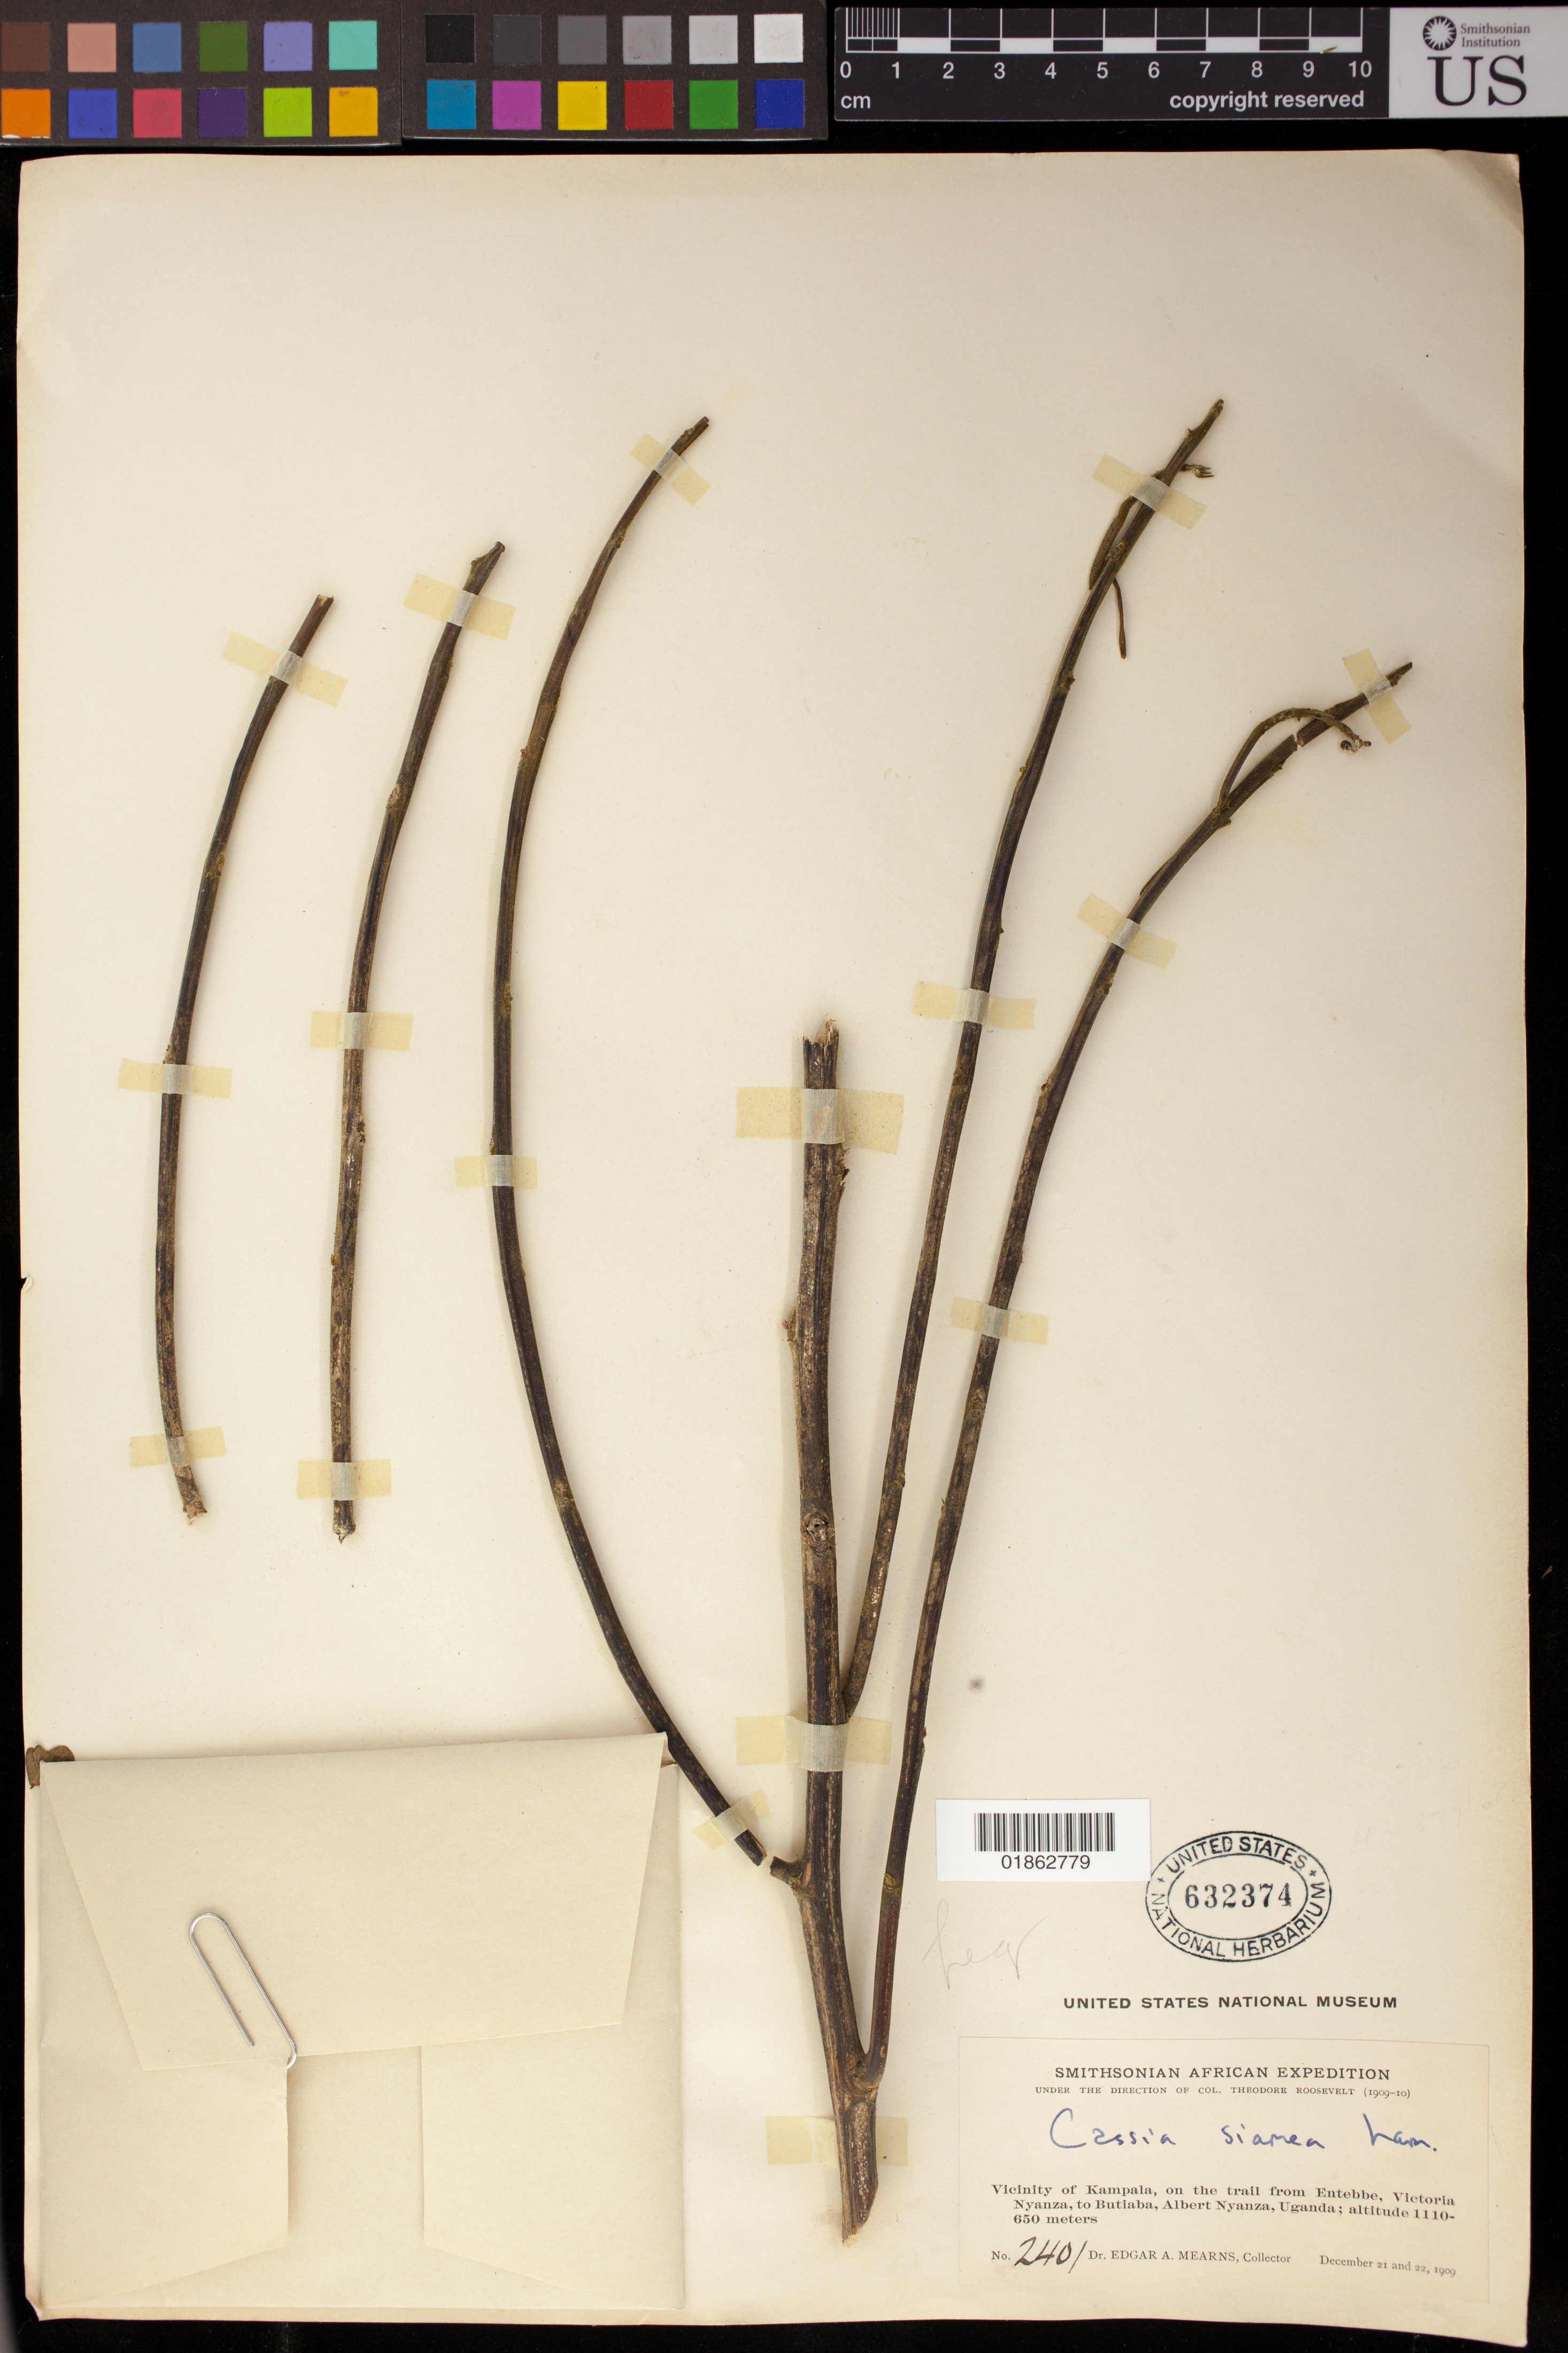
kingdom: Plantae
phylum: Tracheophyta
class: Magnoliopsida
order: Fabales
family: Fabaceae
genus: Senna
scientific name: Senna siamea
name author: (Lam.) H.S. Irwin & Barneby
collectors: E. A. Mearns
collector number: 2401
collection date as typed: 21 Dec 1909 to 22 Dec 1909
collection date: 1909-12-21/1909-12-22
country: Uganda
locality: Vicinity of Kampala, on the trail from Entebbe, Victoria Nyanza, to Butiaba, Albert Nyanza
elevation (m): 1110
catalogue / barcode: US 632374